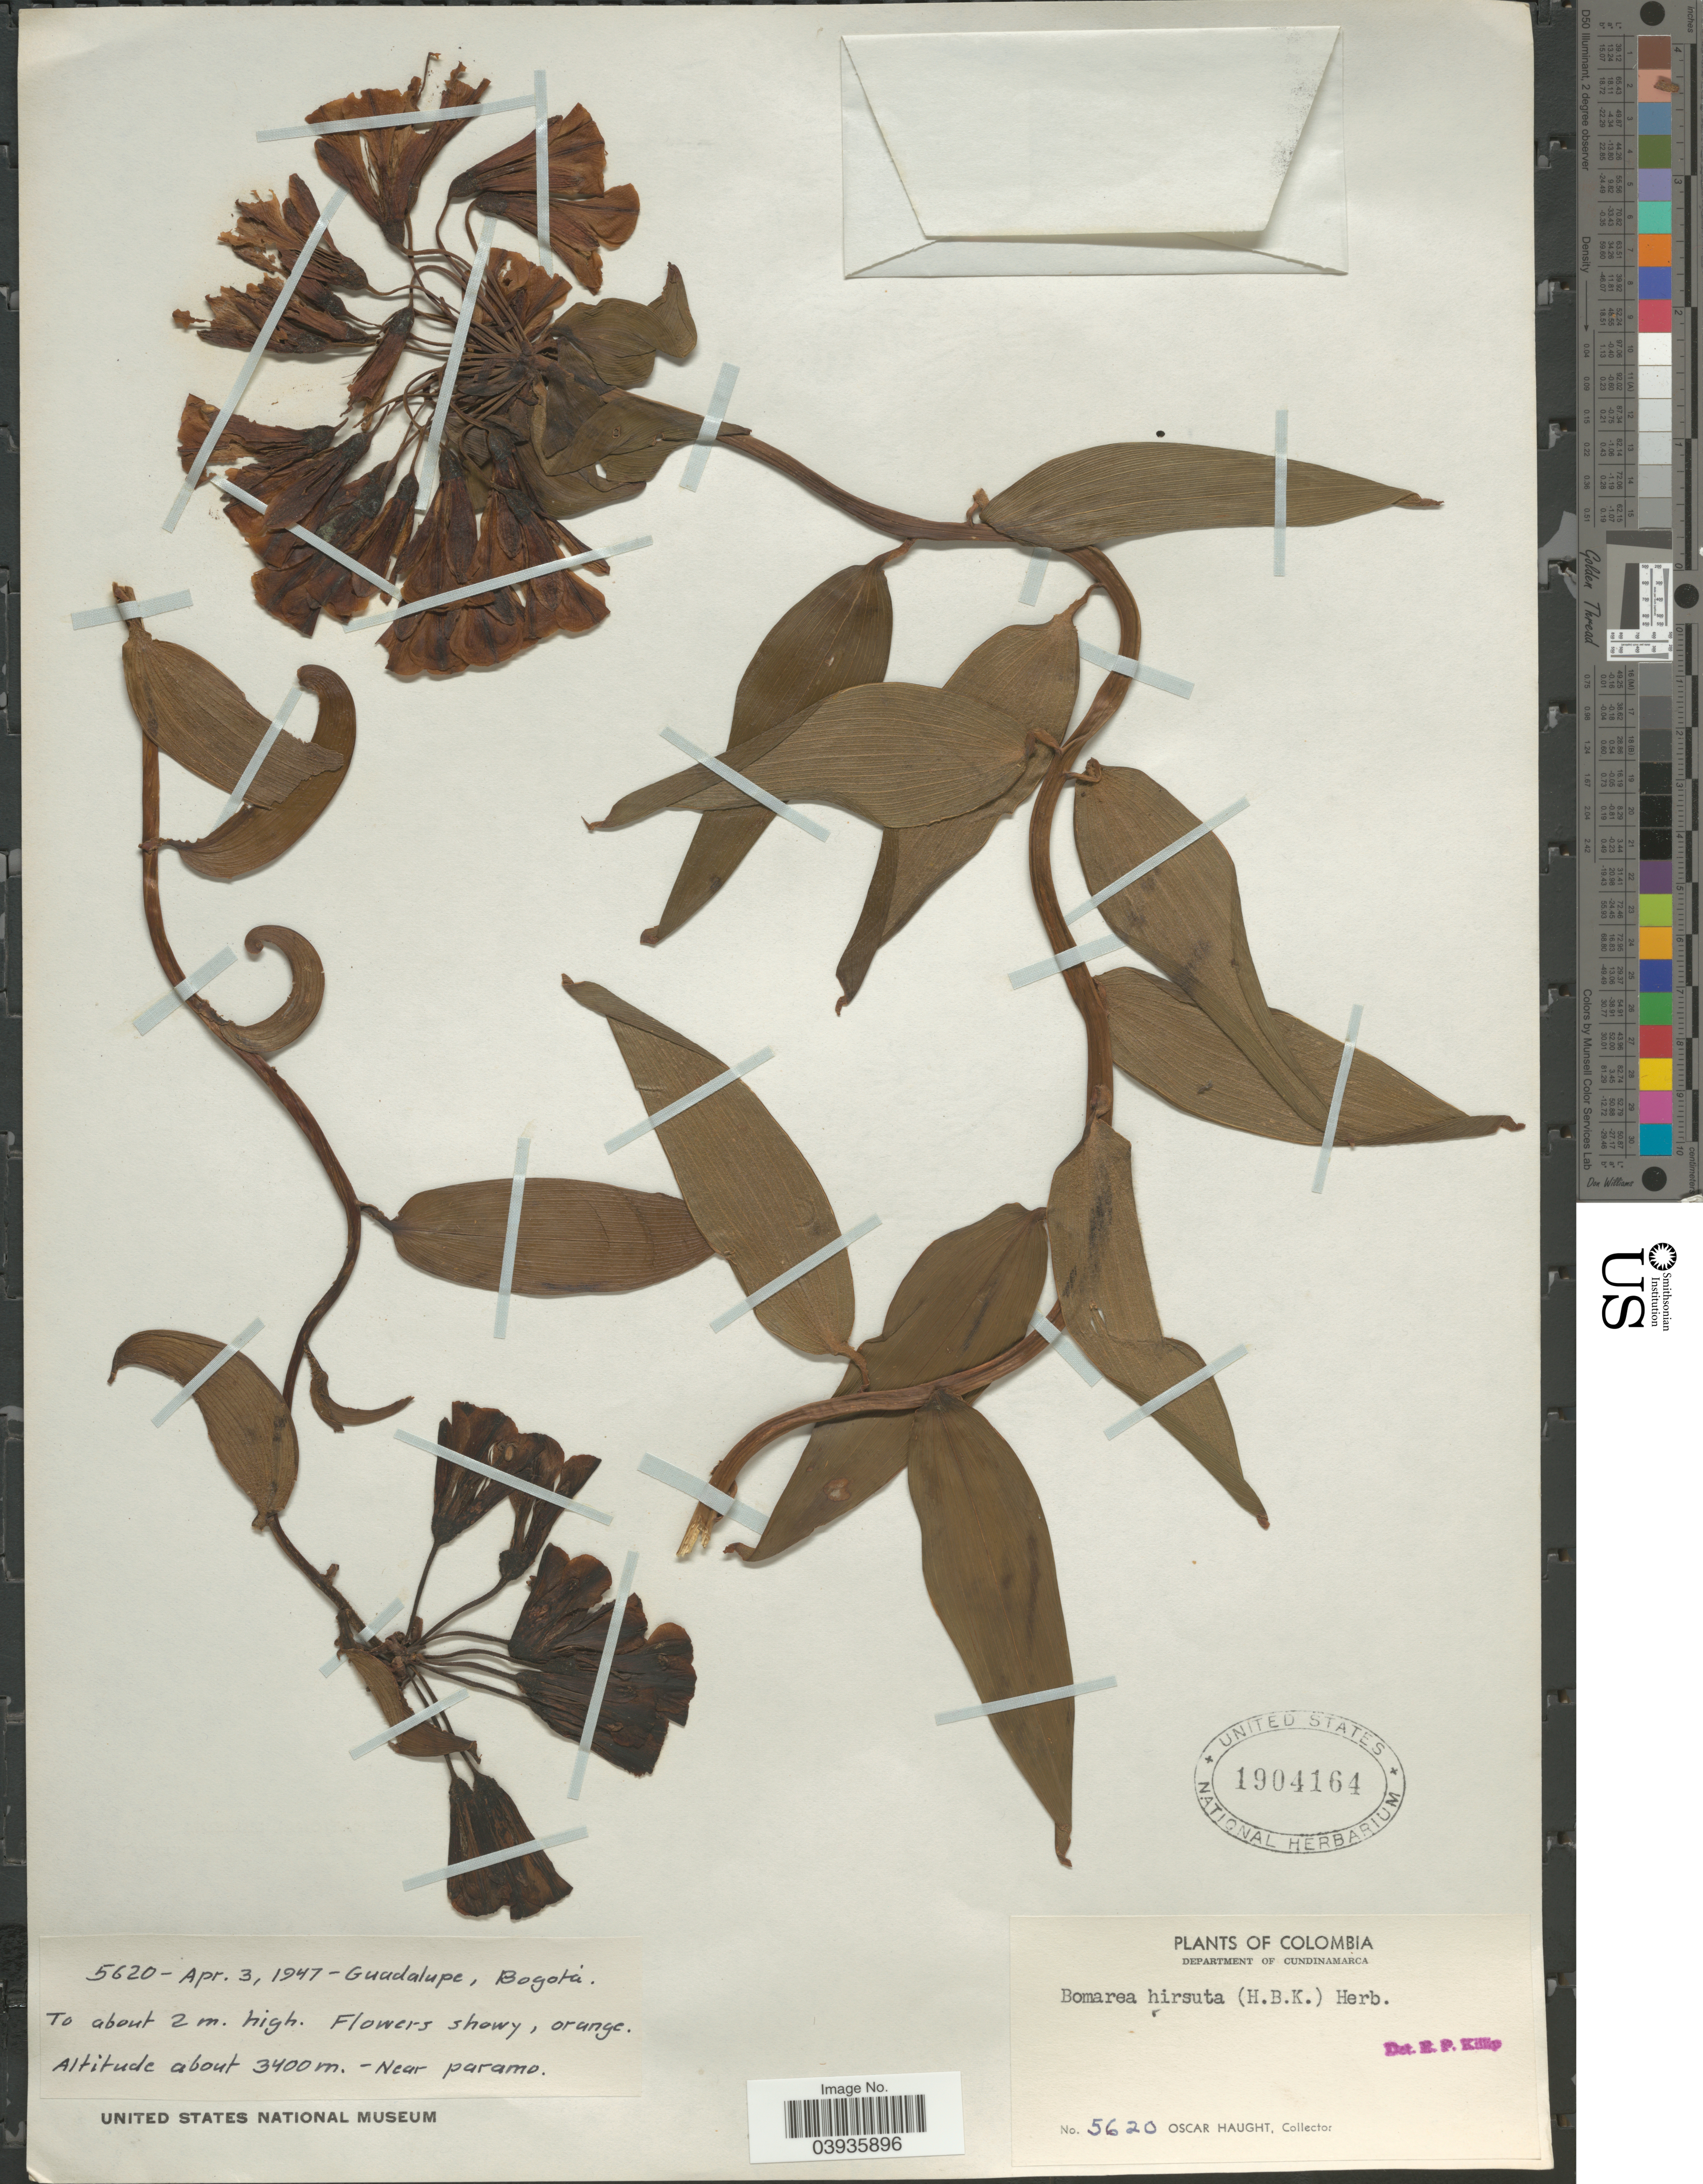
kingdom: Plantae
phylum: Tracheophyta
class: Liliopsida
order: Liliales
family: Alstroemeriaceae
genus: Bomarea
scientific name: Bomarea hirsuta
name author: (Kunth) Herb.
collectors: O. L. Haught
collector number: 5620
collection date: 1947-04-03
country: Colombia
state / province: Cundinamarca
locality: Guadalupe, Bogotá. Department of Cundinamarca.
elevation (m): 3400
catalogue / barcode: US 1904164